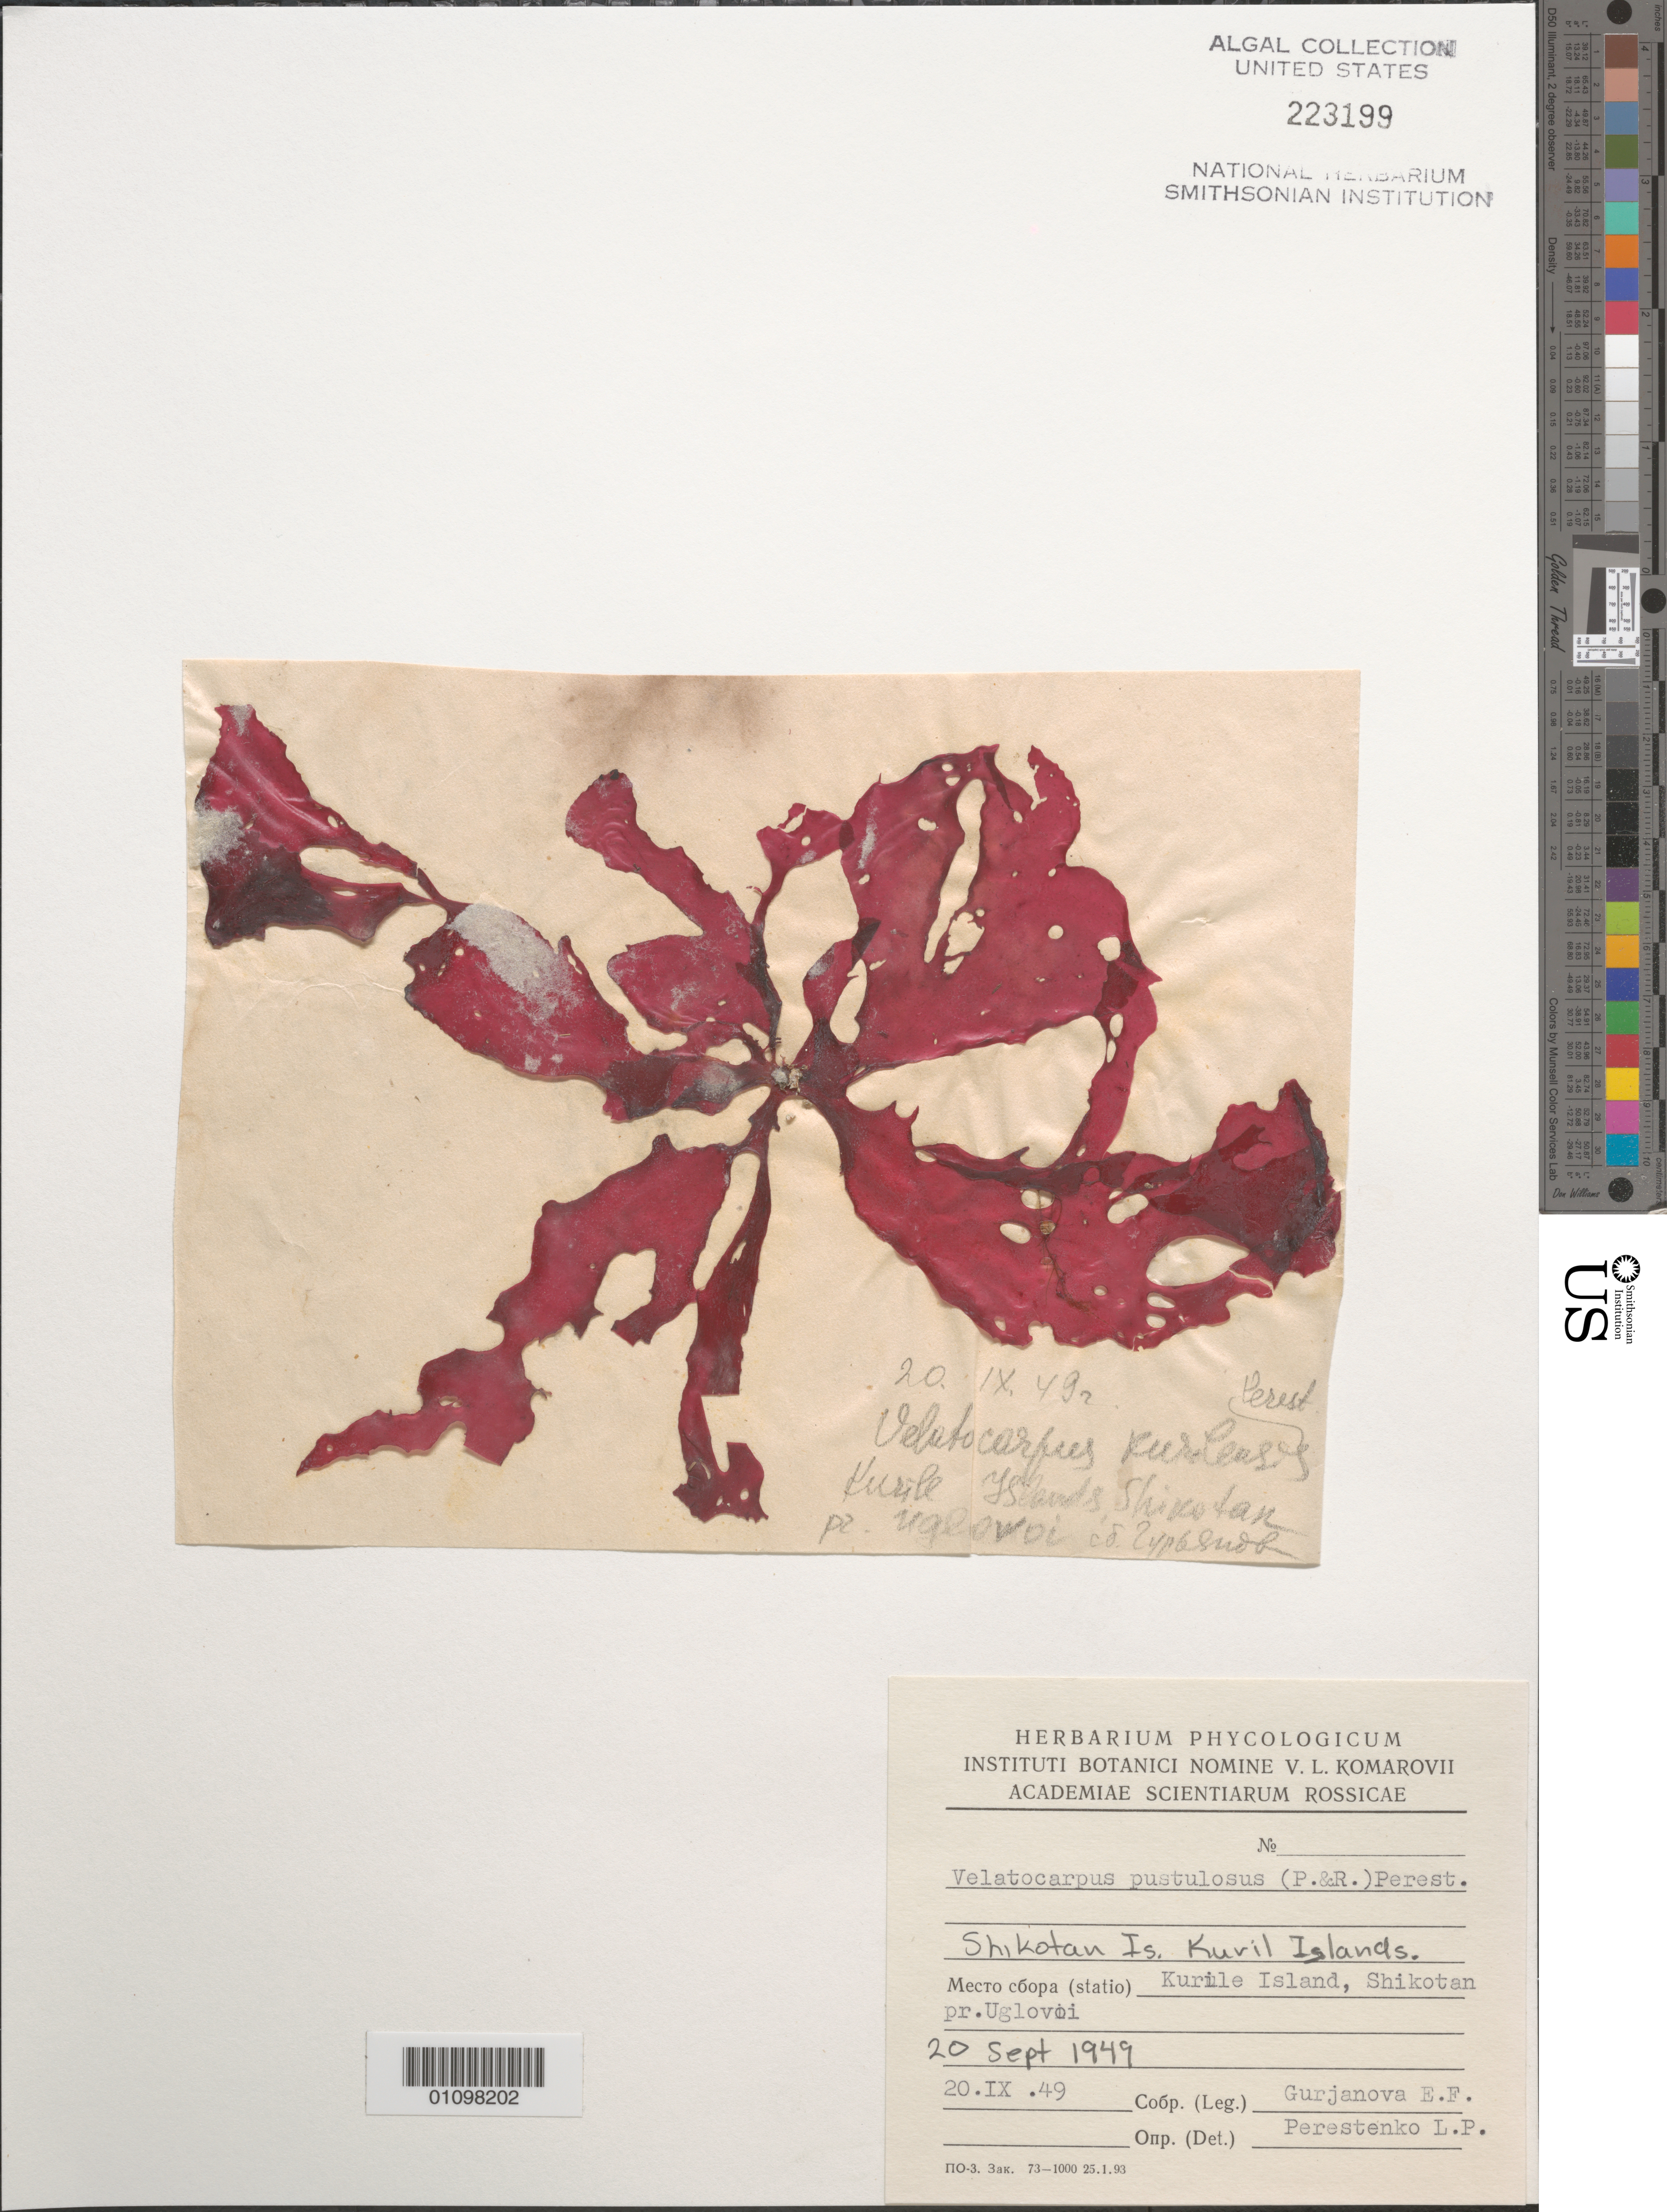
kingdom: Plantae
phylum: Rhodophyta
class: Florideophyceae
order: Gigartinales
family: Kallymeniaceae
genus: Velatocarpus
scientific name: Velatocarpus pustulosus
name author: (Postels & Ruprecht, F.J. (herbarium)) Perestenko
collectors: E. Gurjanova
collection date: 1949-09-20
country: Russian Federation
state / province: Sakhalin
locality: Shikotan Is. Kuril Is. Shikotan pr. Uglovoi.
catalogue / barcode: US 223199